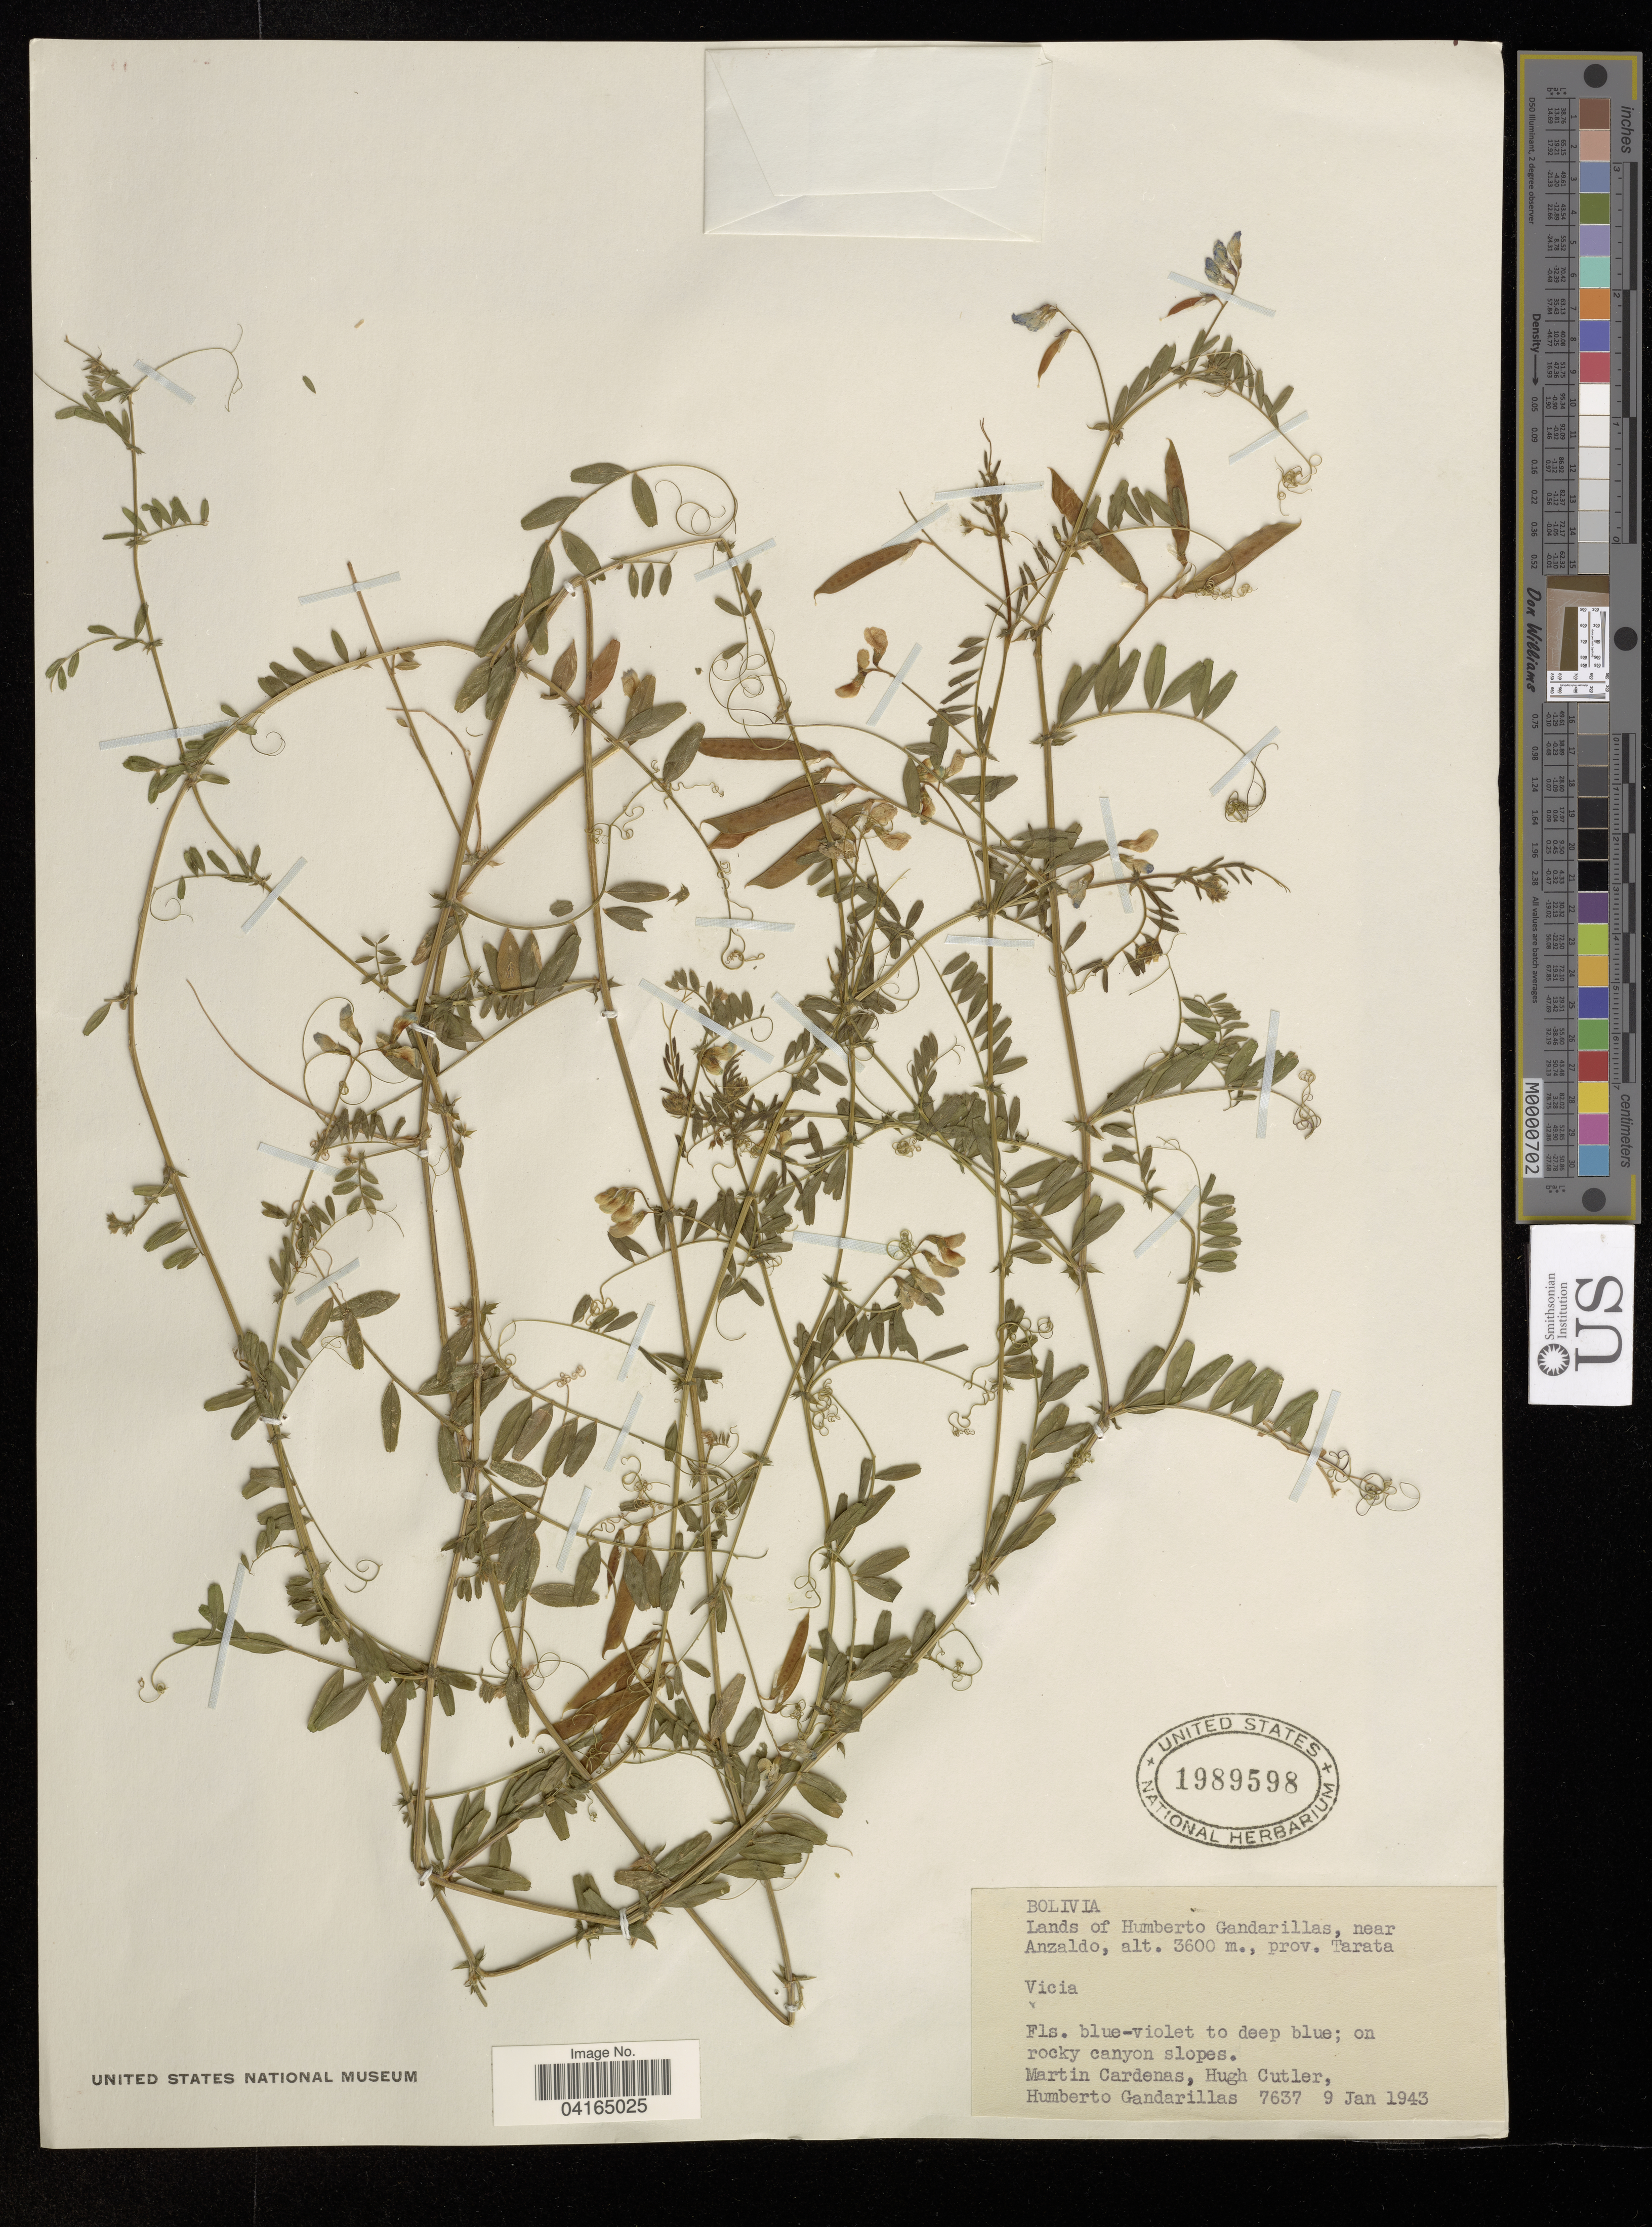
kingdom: Plantae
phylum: Tracheophyta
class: Magnoliopsida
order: Fabales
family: Fabaceae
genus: Vicia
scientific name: Vicia sp.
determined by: Hechenleitner, Paulina, RBG Edinburgh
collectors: M. Gardenas, H. C. Cutler & H. Gandarillas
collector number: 7637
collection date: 1943-01-09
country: Bolivia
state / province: Cochabamba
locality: Lands of Humberto Gandarillas, near Anzaldo, prov. Tarata.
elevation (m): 3600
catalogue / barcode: US 1989598